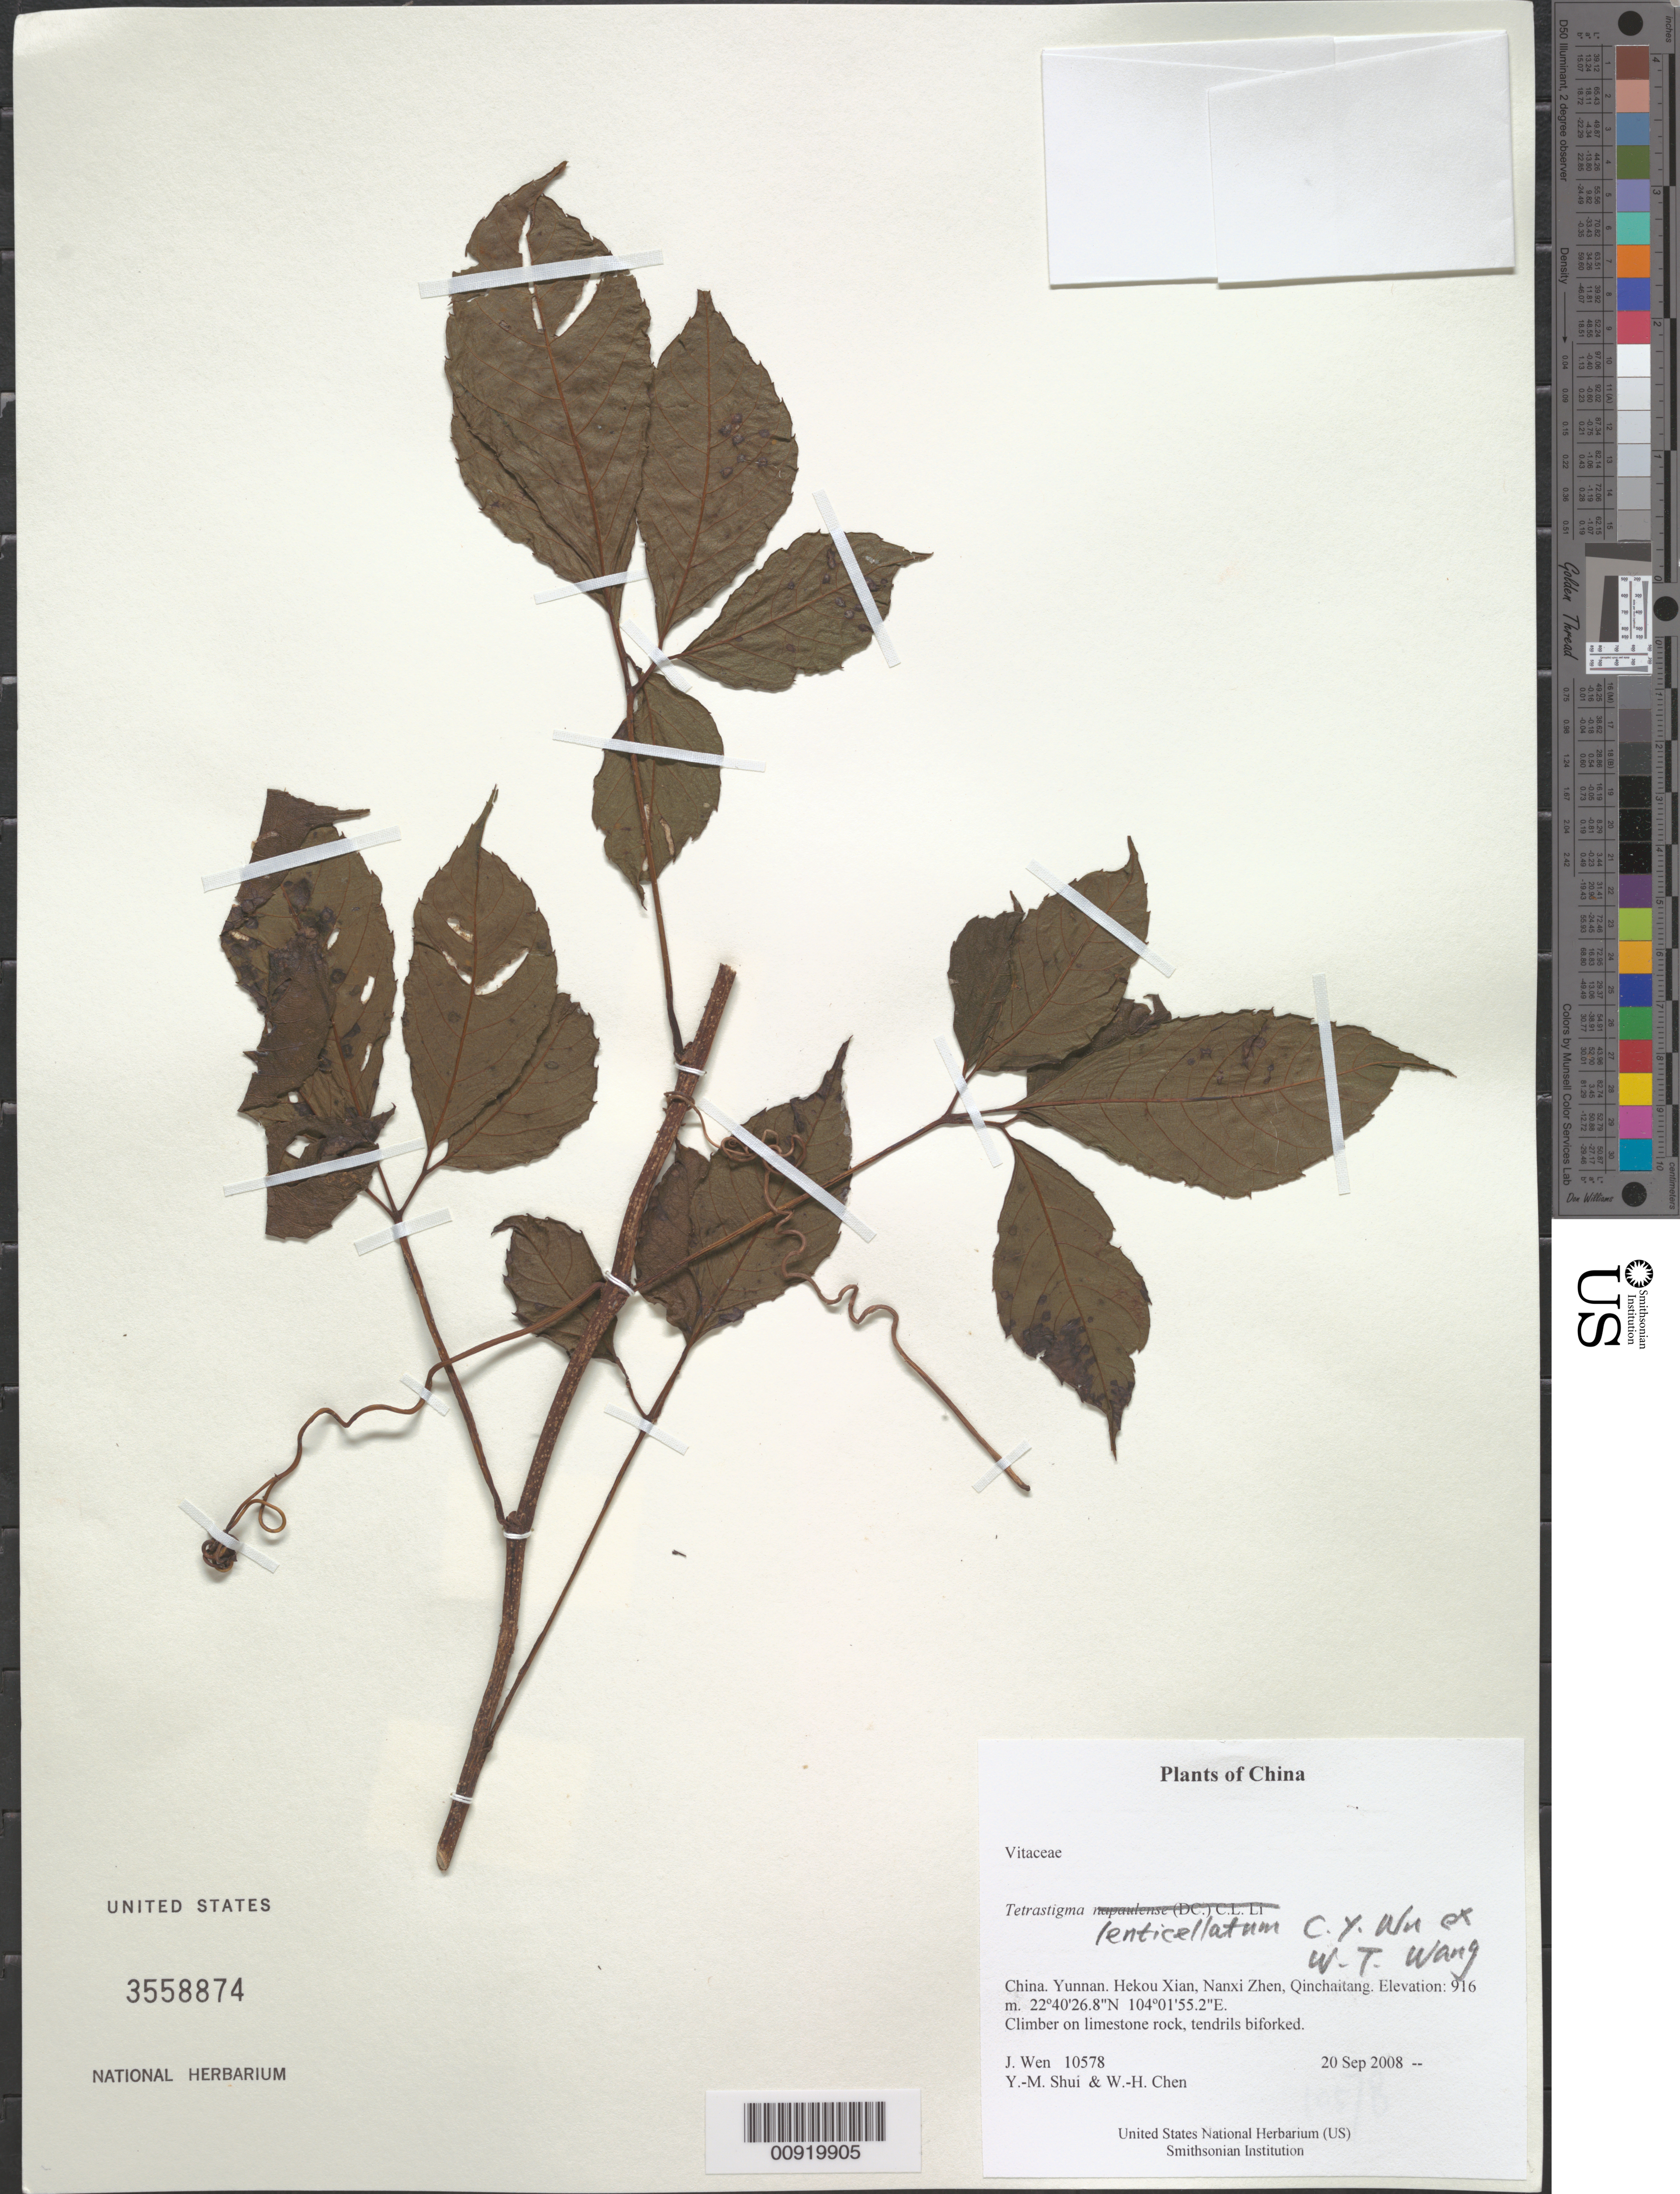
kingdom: Plantae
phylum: Tracheophyta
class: Magnoliopsida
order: Vitales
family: Vitaceae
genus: Tetrastigma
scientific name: Tetrastigma lenticellatum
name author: C.Y. Wu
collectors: J. Wen, Y. Shui & W. Chen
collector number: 10578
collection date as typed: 20 Sep 2008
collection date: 2008-09-20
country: China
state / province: Yunnan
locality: Hekou Xian, Nanxi Zhen, Qinchaitang.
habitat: On limestone rock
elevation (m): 916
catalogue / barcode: US 3558874